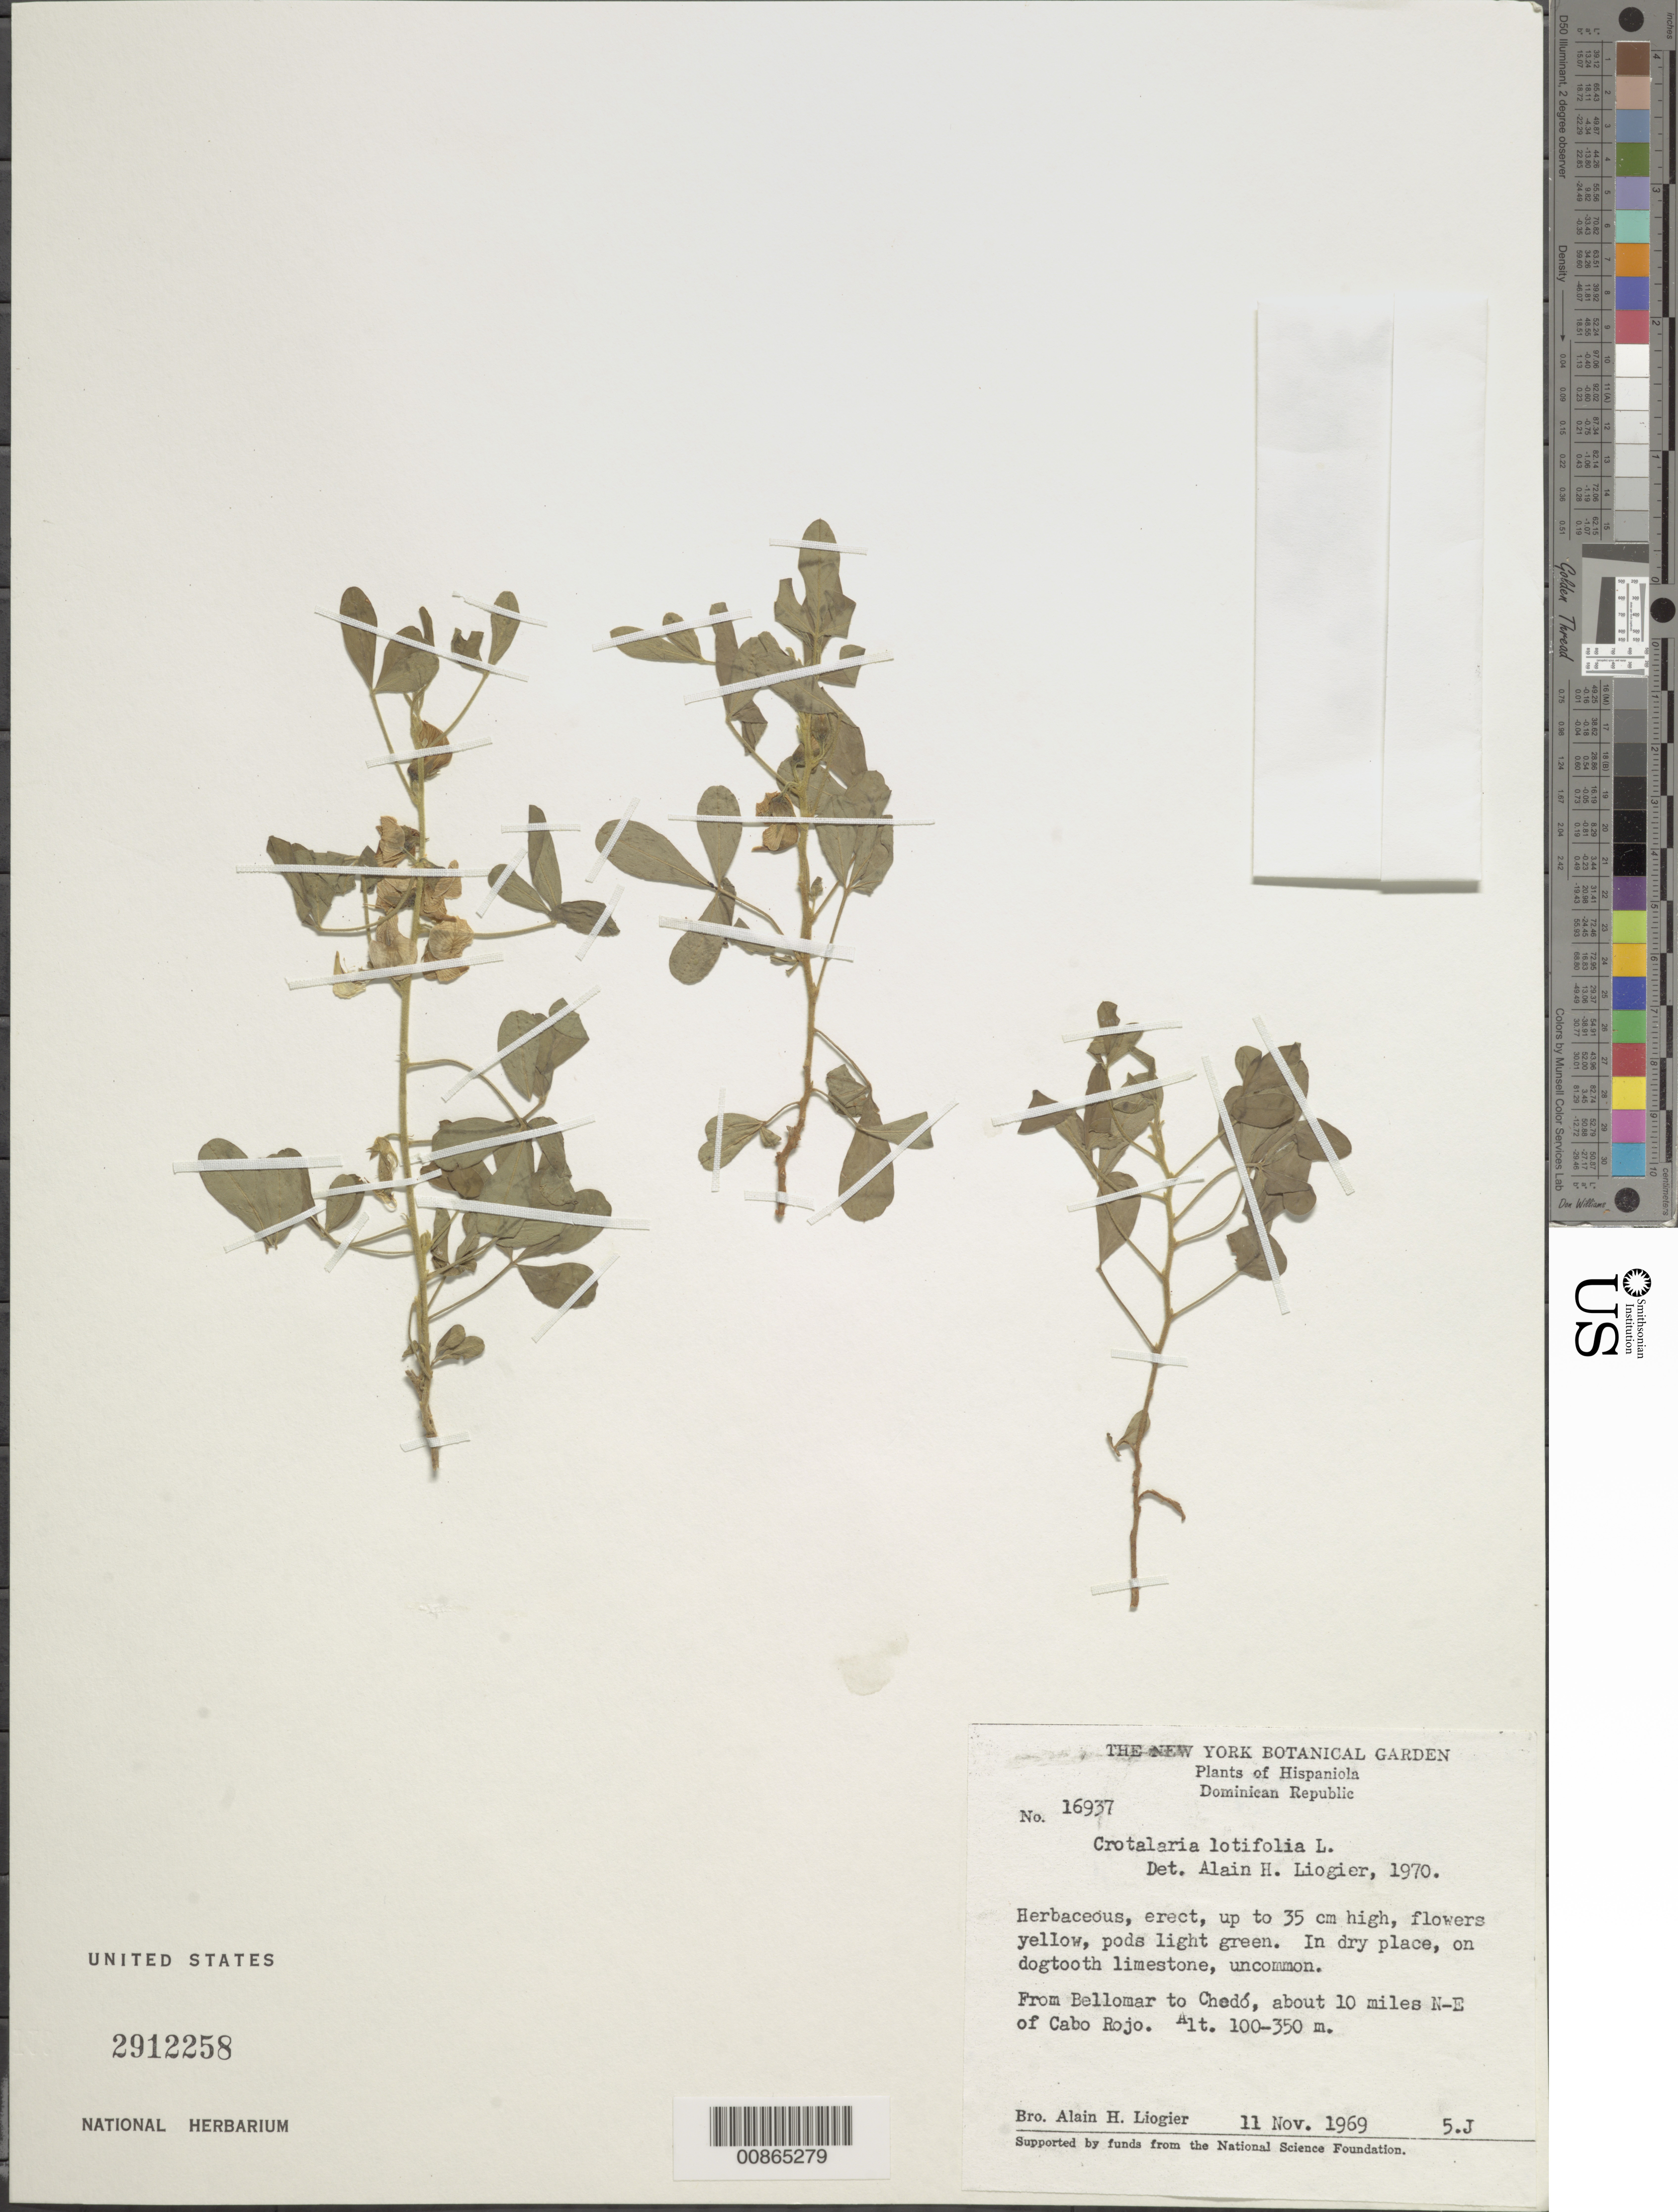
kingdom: Plantae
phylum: Tracheophyta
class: Magnoliopsida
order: Fabales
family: Fabaceae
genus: Crotalaria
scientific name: Crotalaria latifolia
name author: L.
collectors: A. H. Liogier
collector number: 16937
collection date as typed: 11 Nov 1969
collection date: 1969-11-11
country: Dominican Republic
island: Hispaniola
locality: From Bellomar to Chedó, about 10 miles NE of Cabo Rojo.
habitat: In dry place, on dogtooth limestone.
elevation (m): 100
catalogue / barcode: US 2912258